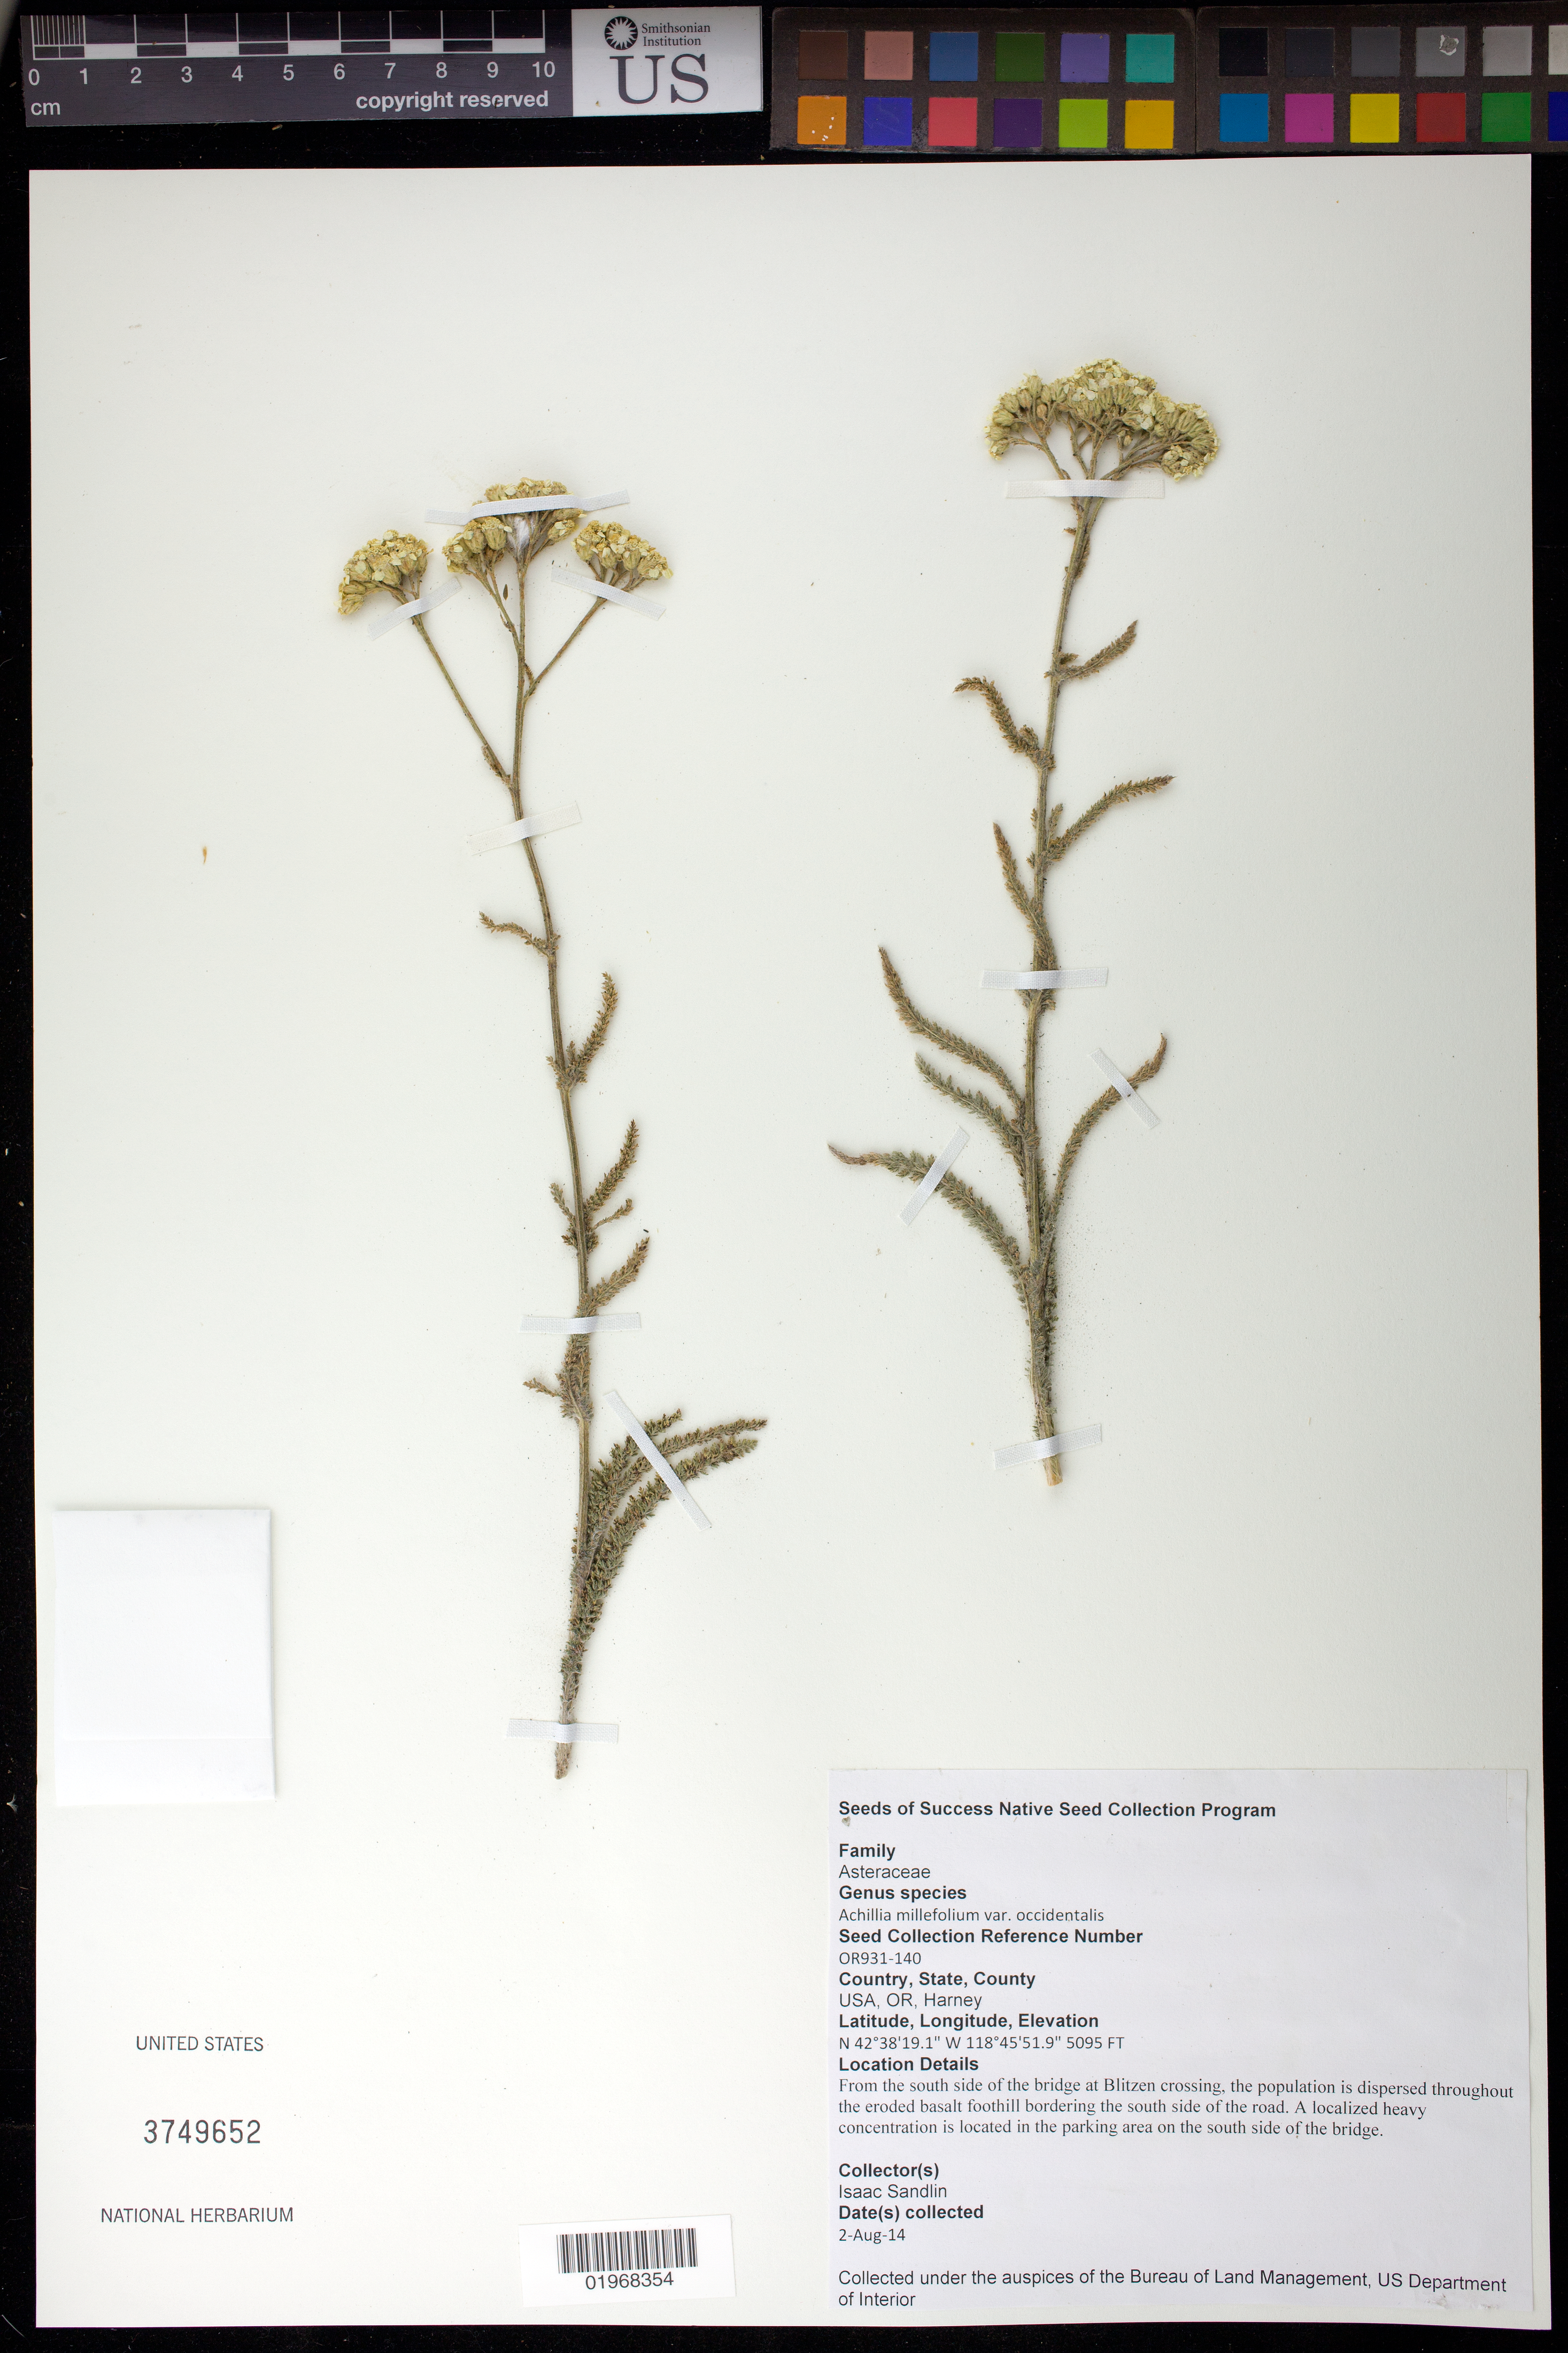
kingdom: Plantae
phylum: Tracheophyta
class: Magnoliopsida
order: Asterales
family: Asteraceae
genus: Achillea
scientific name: Achillea millefolium var. occidentalis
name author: (Bong.) DC.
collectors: I. Sandlin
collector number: OR931-140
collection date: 2014-08-02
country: United States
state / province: Oregon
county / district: Harney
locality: Steens Mountain Cooperative Management and Protection Area. South side of bridge at Blitzen crossing.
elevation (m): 1553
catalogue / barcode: US 3749652